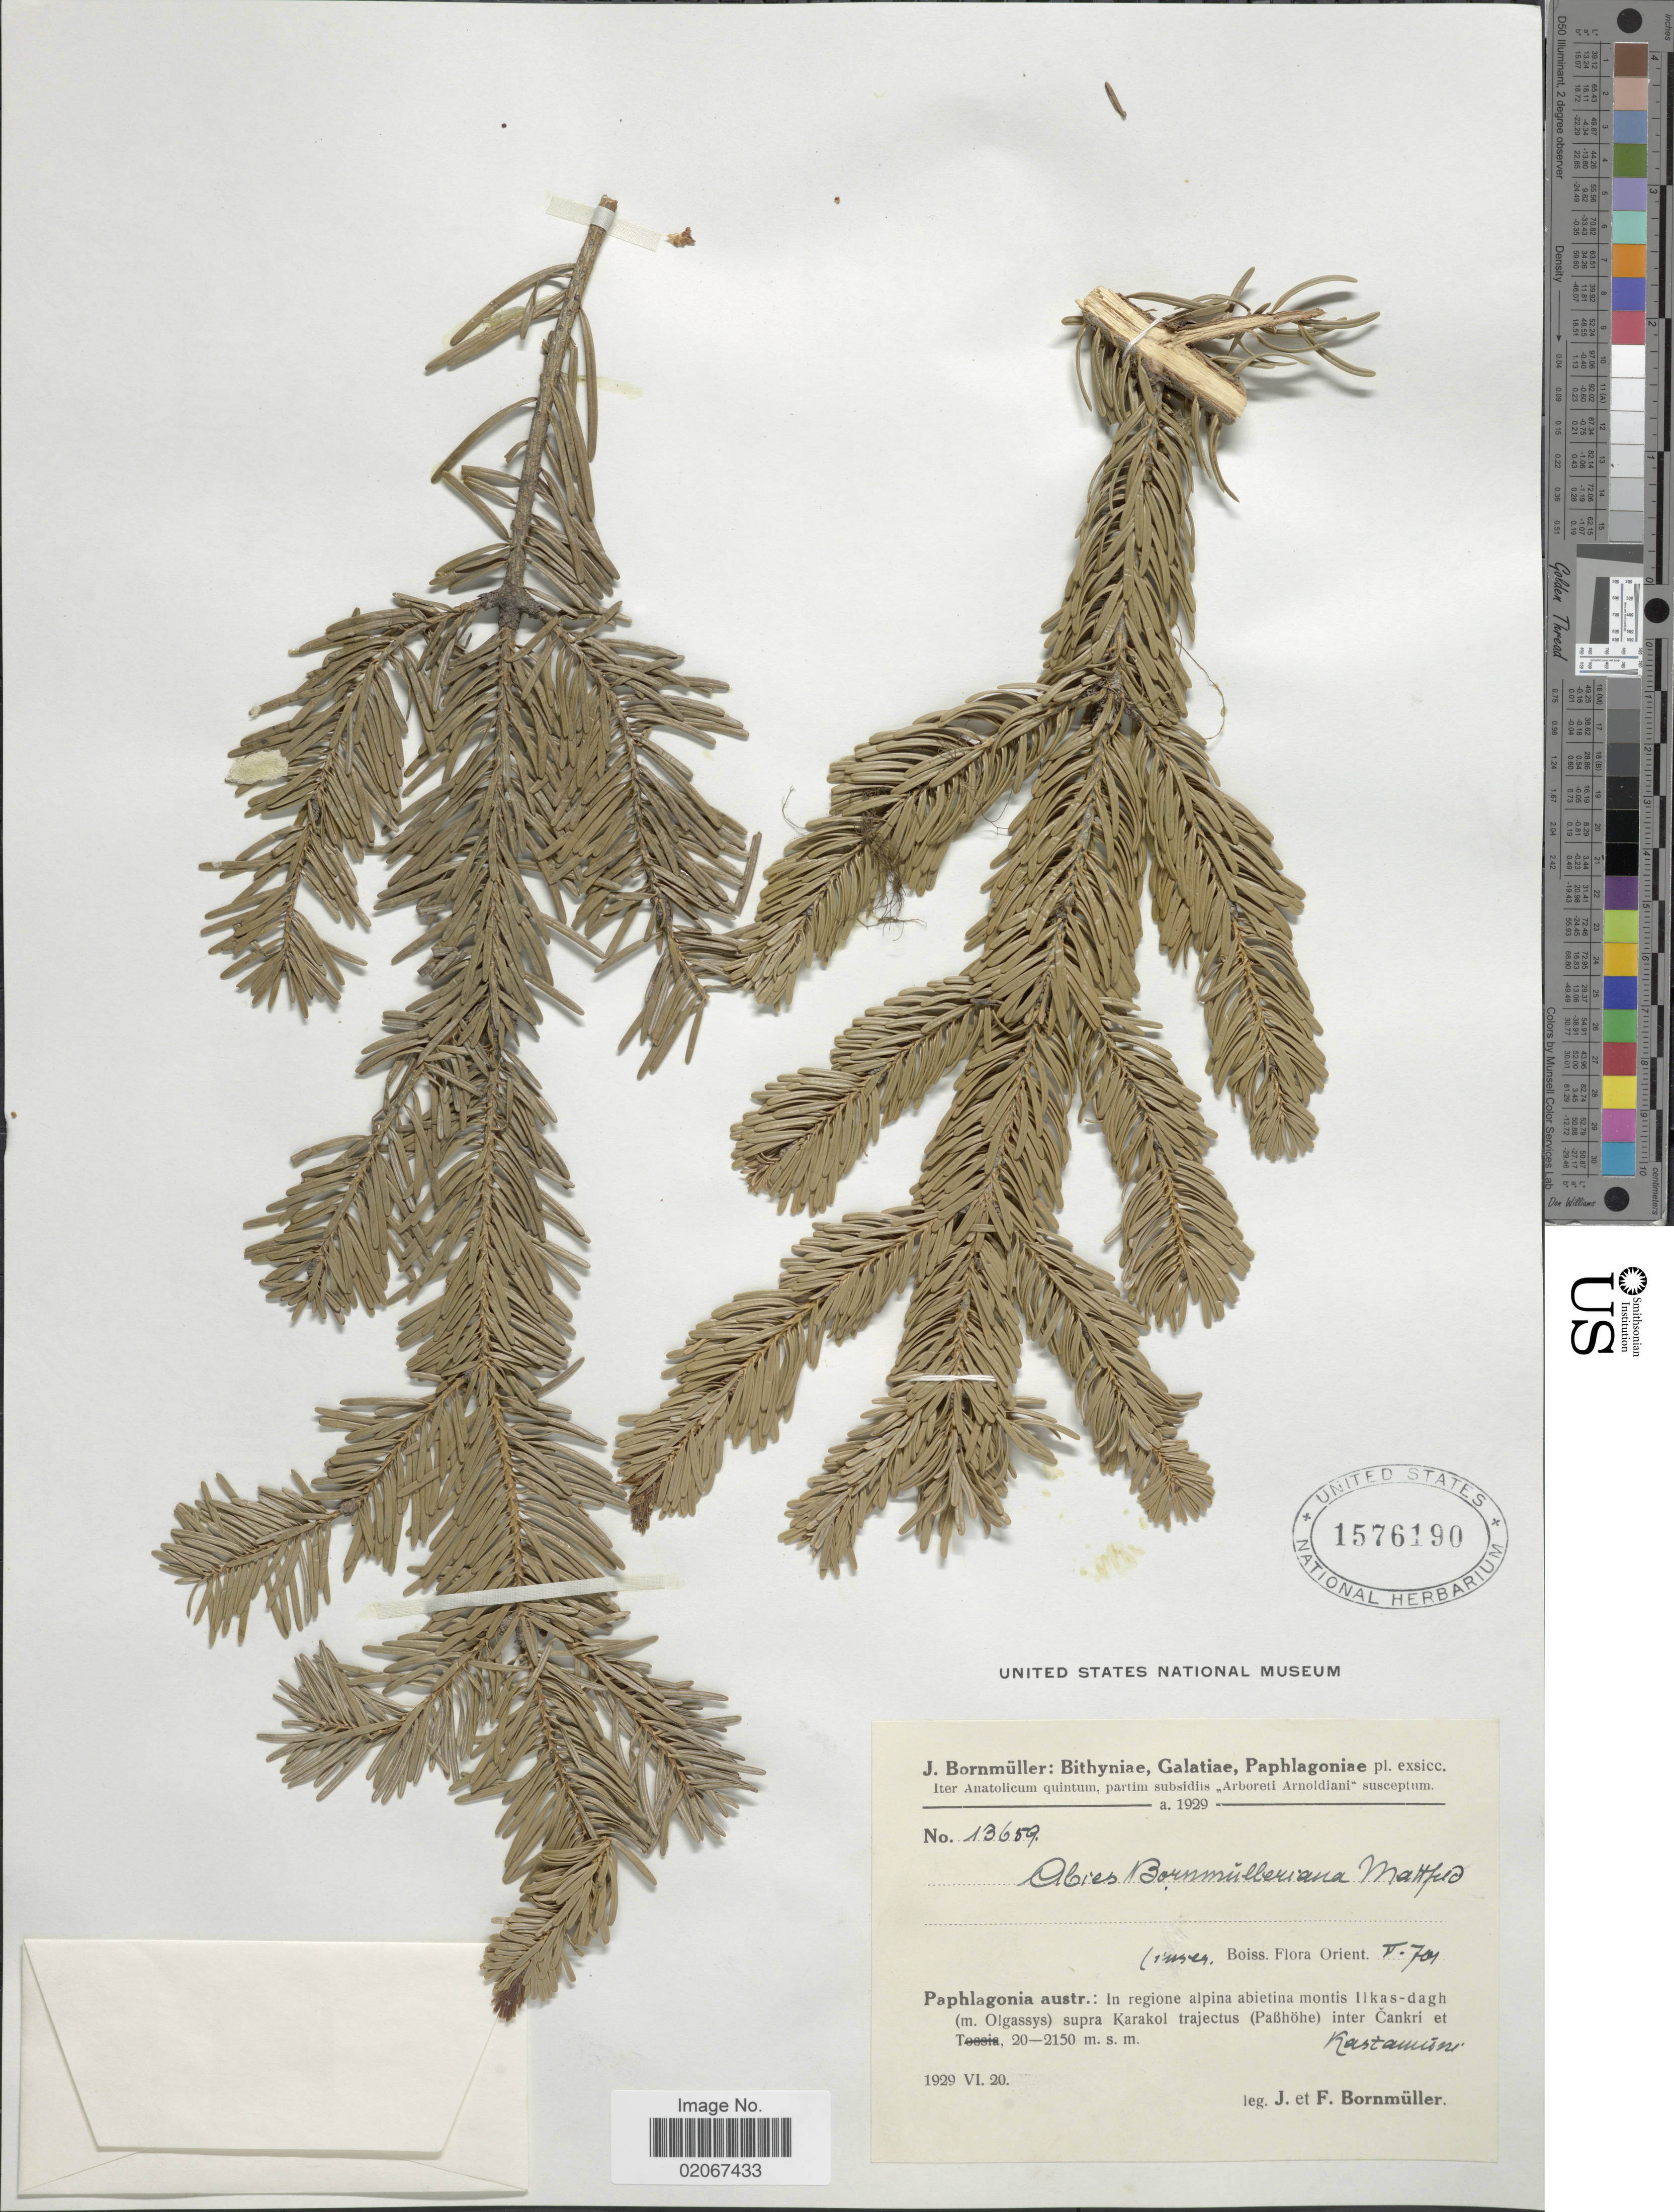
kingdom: Plantae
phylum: Tracheophyta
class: Pinopsida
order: Pinales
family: Pinaceae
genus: Abies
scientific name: Abies bornmuelleriana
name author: Mattf.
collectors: J. Bornmüller & F. Bornmüller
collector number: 13659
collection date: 1929-06-20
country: Turkey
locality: Paphlagonia austr.: In regione alpina abietina montis Ilkas-dagh (m. Olgassys) supra Karakol trajectus (Paßhöhe) inter Cankri et Kastamisou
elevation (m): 2000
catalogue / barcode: US 1576190